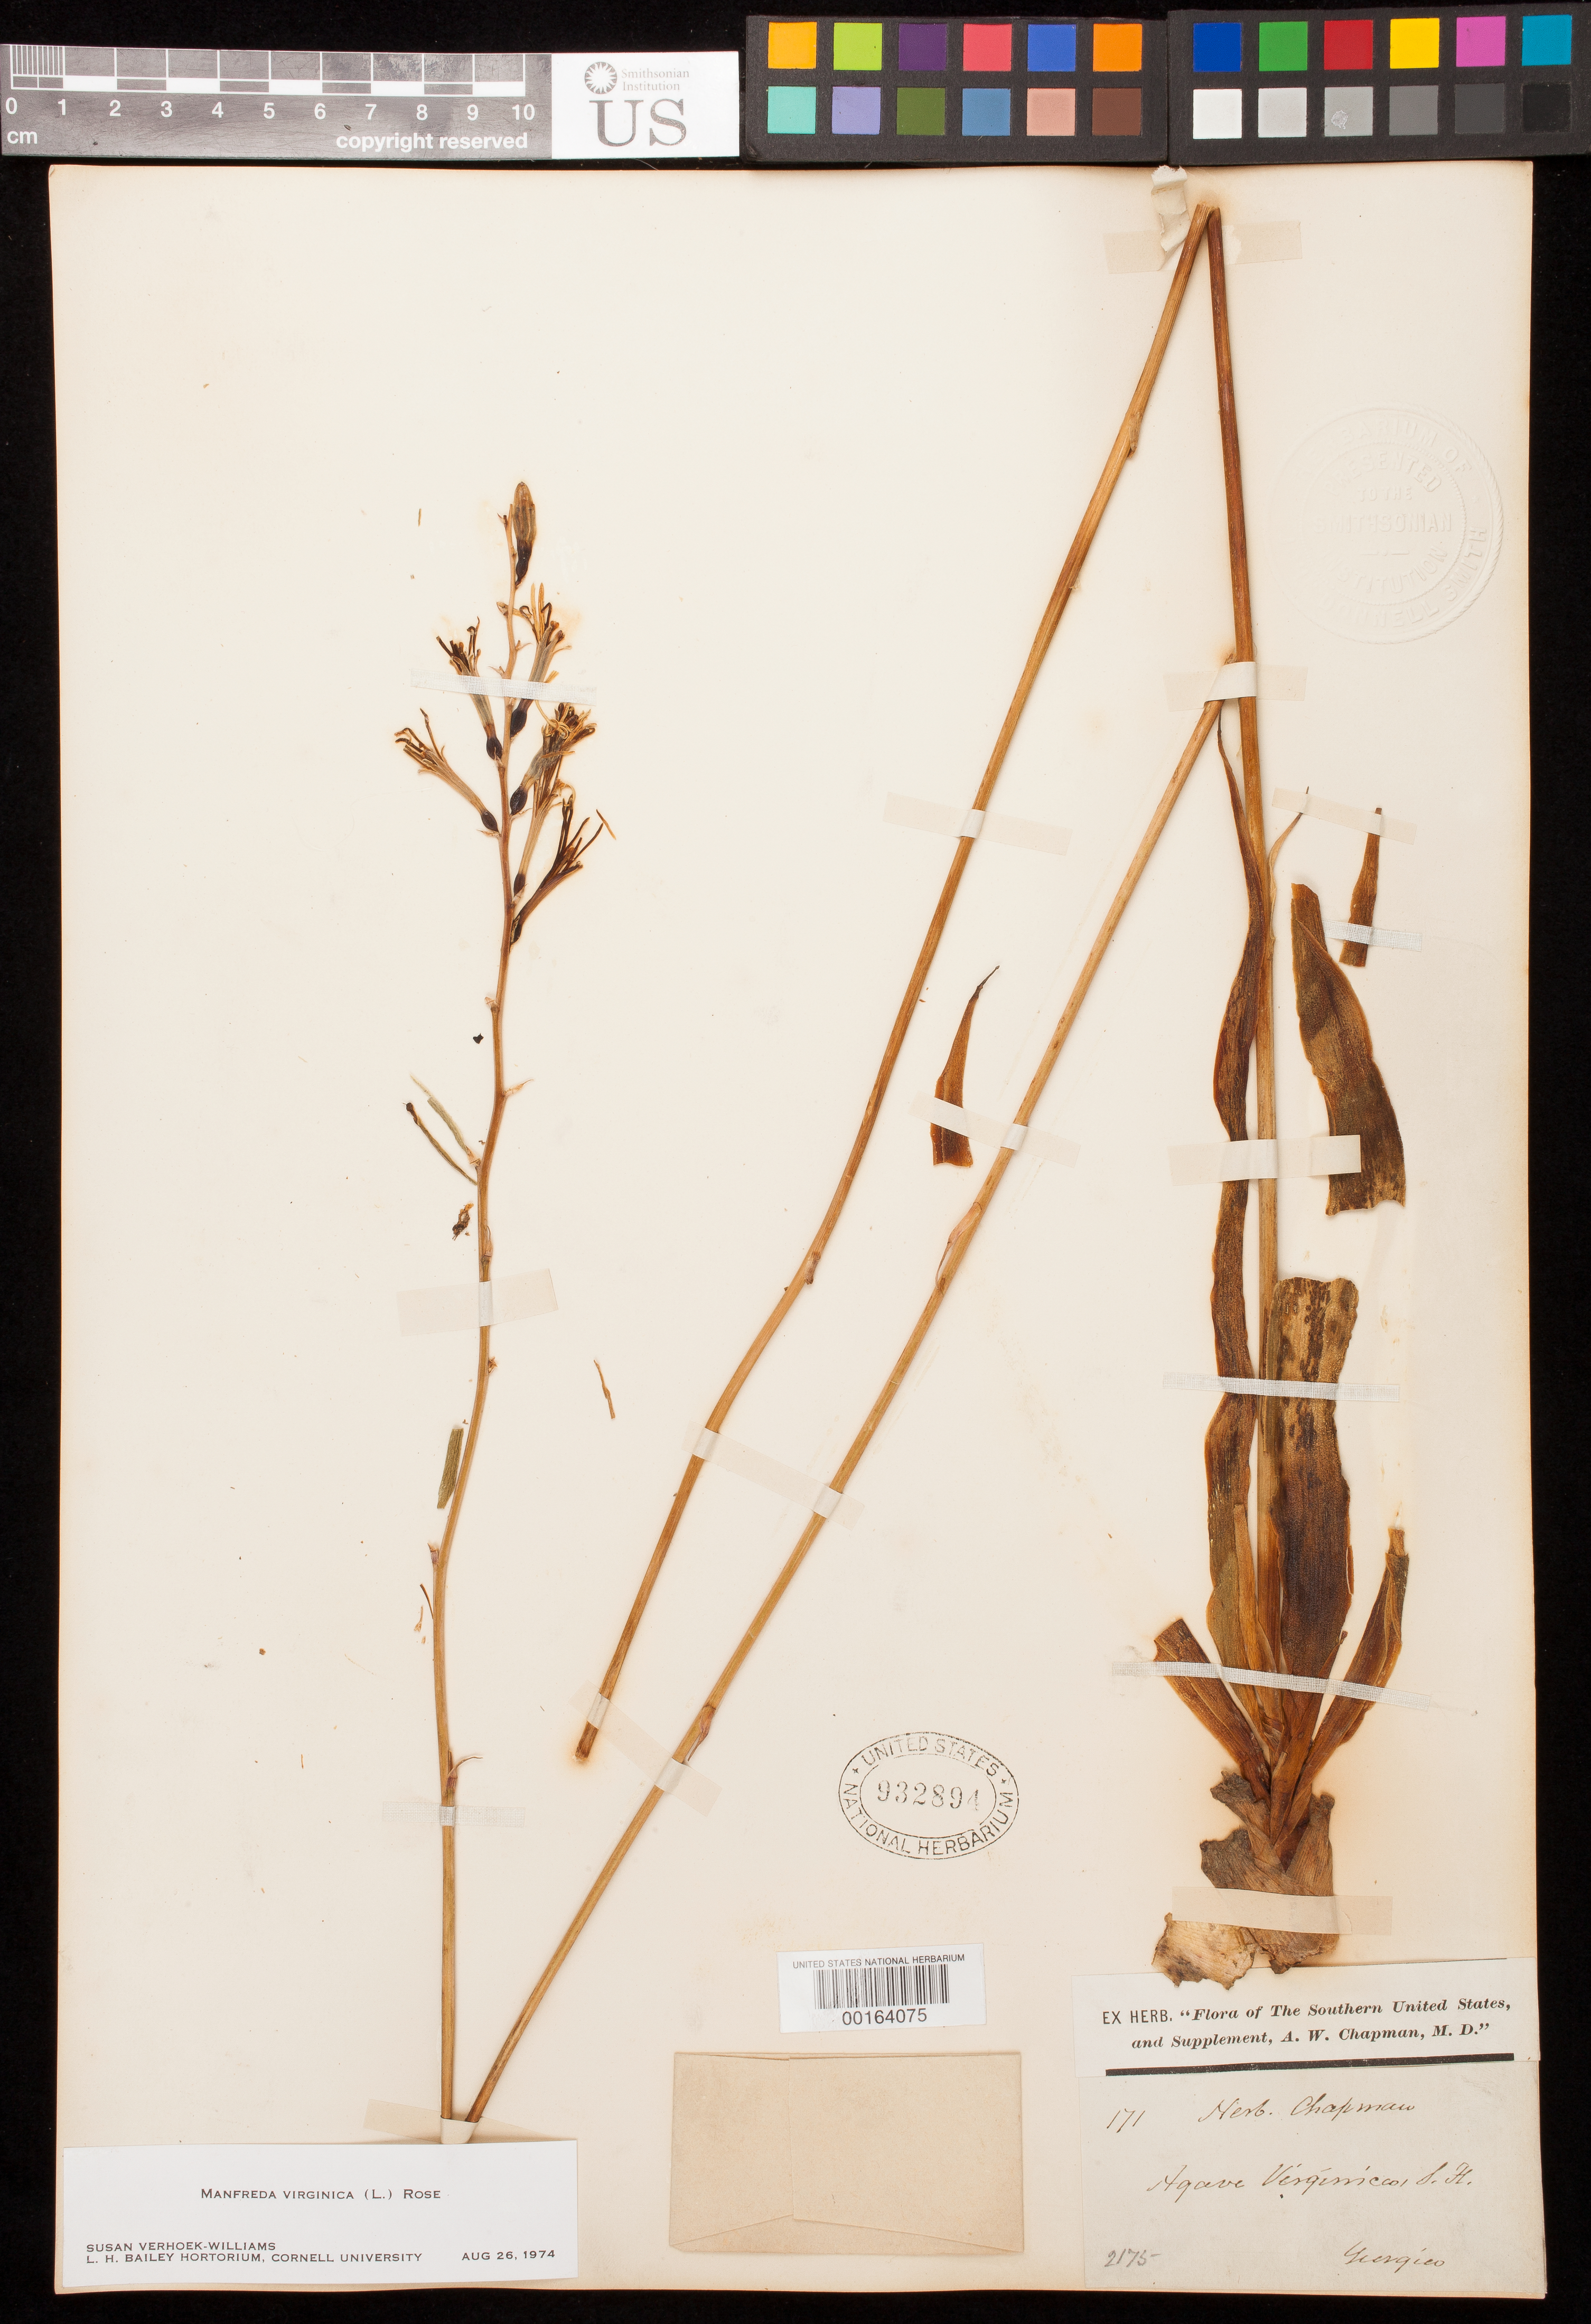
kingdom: Plantae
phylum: Tracheophyta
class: Liliopsida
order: Asparagales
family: Asparagaceae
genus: Manfreda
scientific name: Manfreda virginica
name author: (L.) Salisb. ex Rose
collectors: A. W. Chapman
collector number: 171/2175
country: United States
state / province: Georgia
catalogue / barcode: US 932894